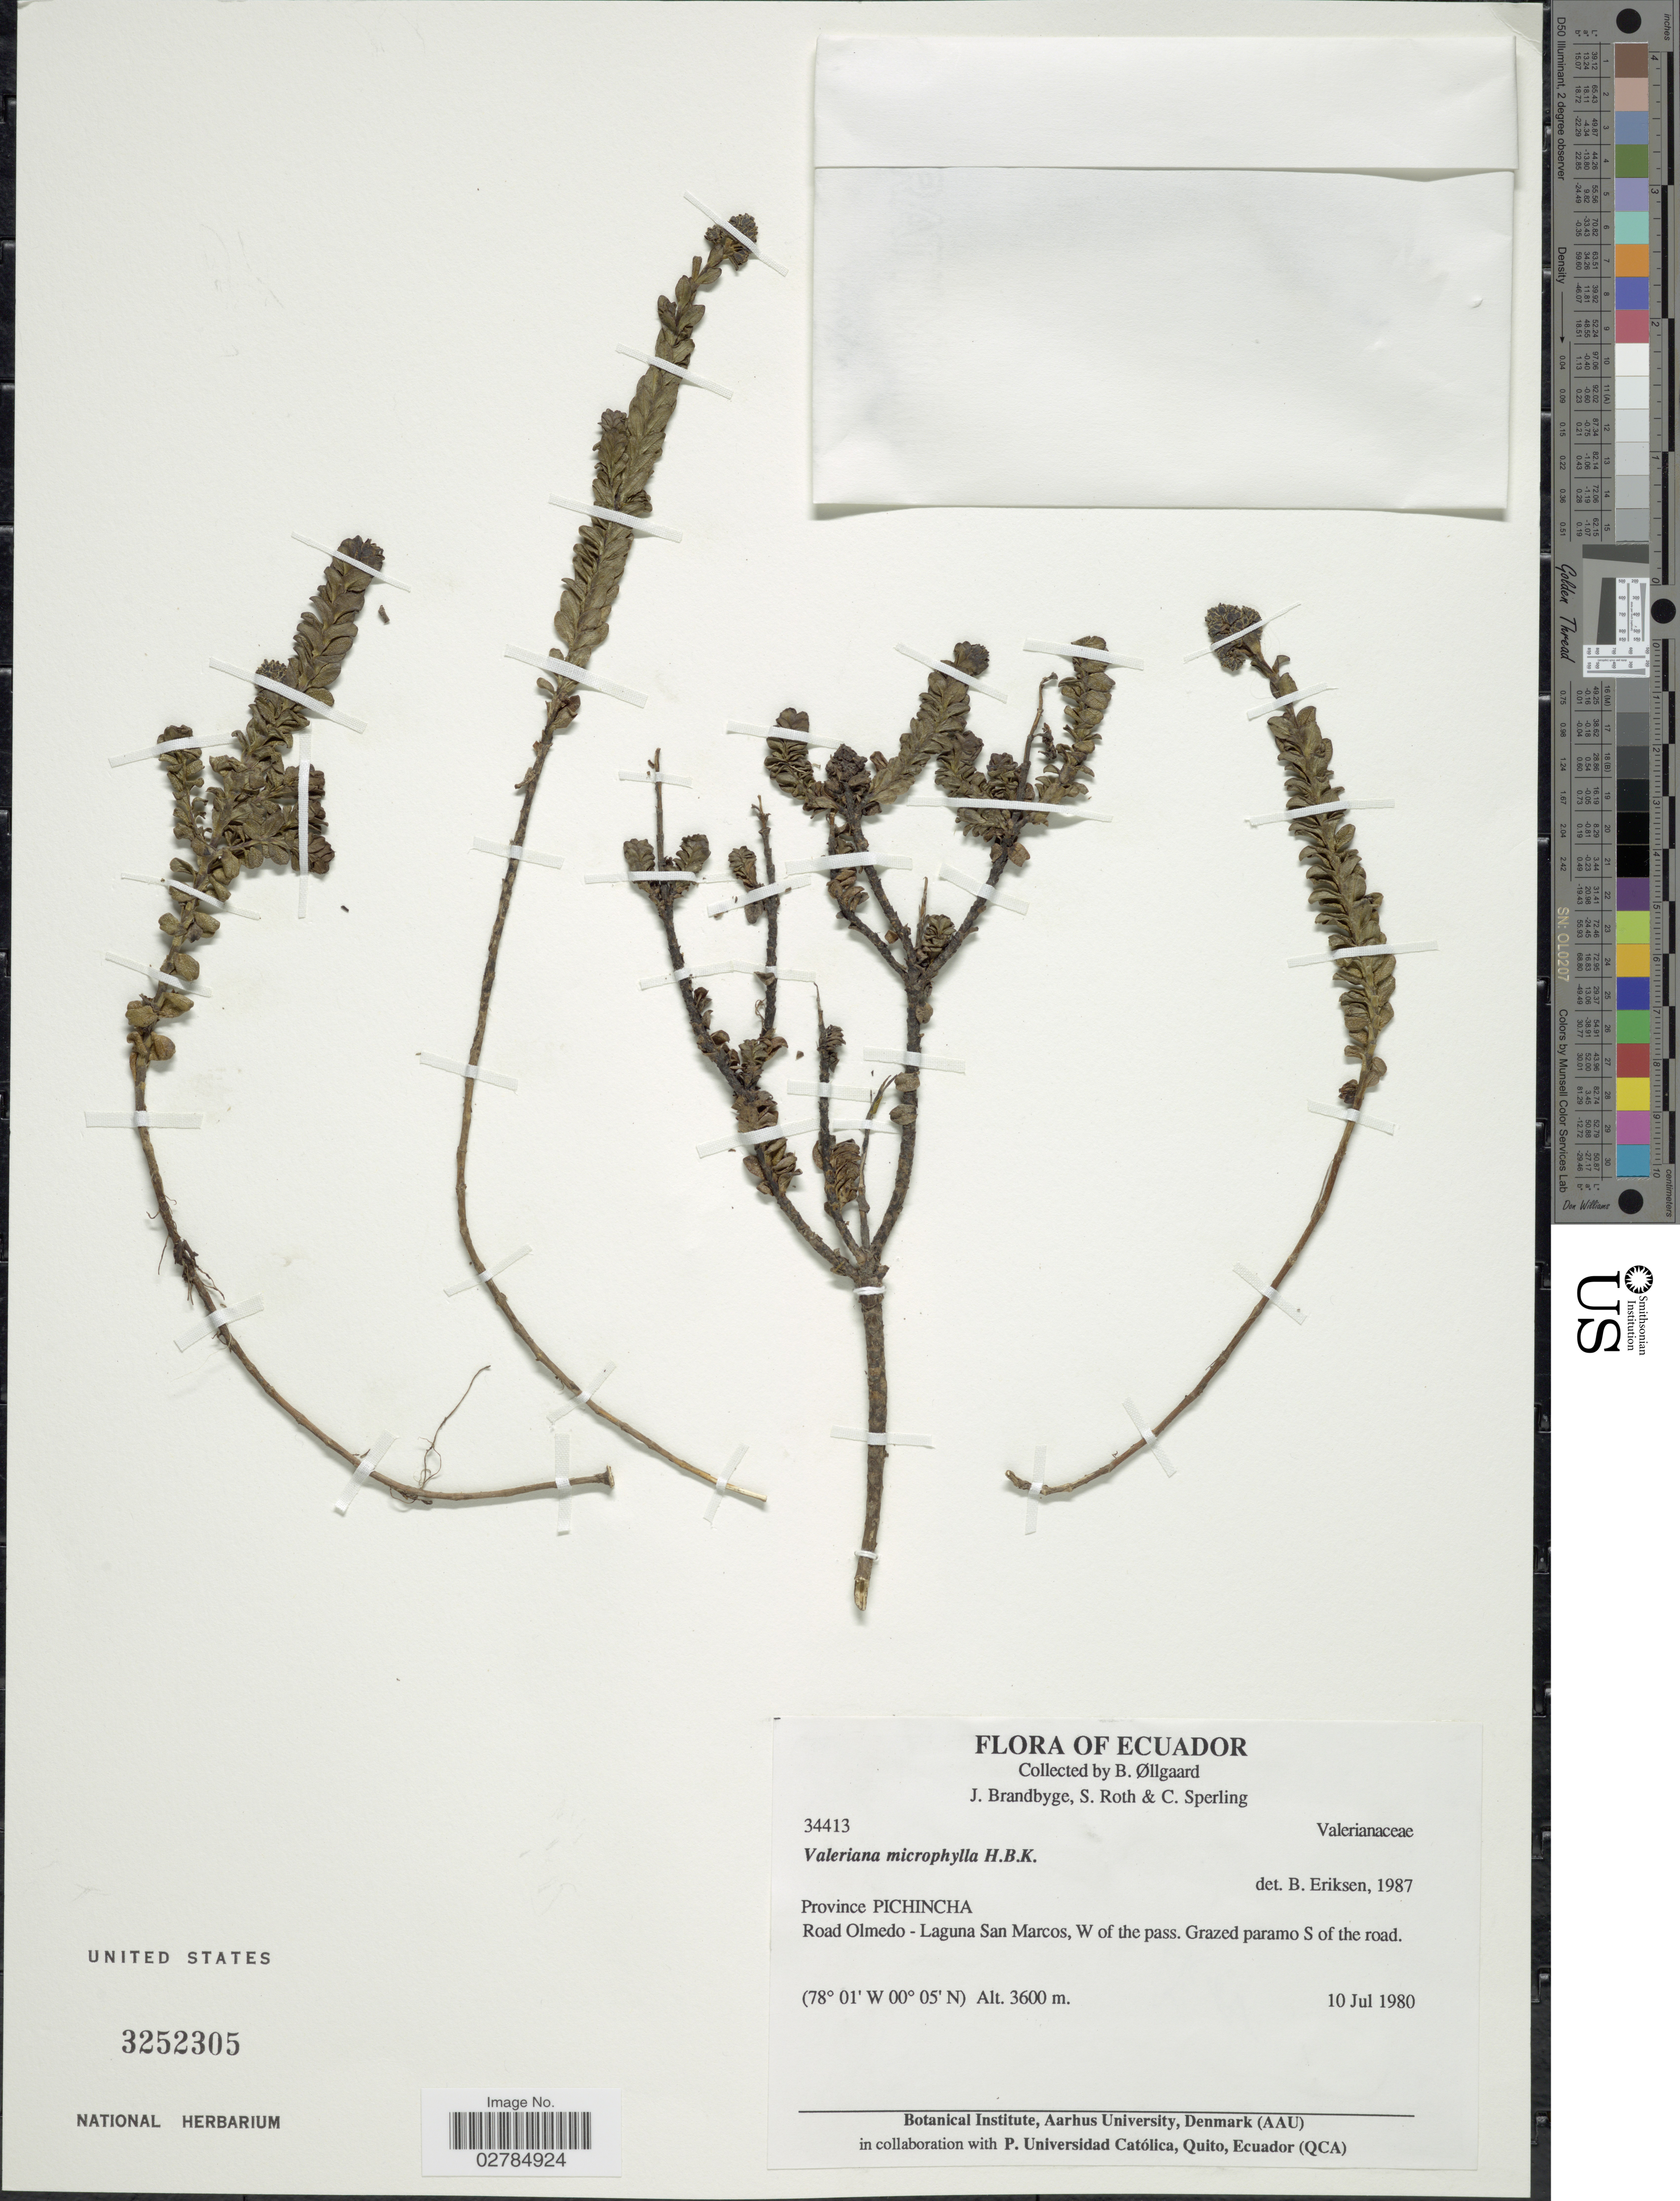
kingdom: Plantae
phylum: Tracheophyta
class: Magnoliopsida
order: Dipsacales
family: Caprifoliaceae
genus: Valeriana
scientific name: Valeriana microphylla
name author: Kunth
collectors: B. Øllgaard, J. Brandbyge, S. Roth & C. Sperling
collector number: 34413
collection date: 1980-07-10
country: Ecuador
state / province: Pichincha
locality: Road Olmedo - Laguna San Marcos, W of the pass. Grazed paramo S of the road.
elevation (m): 3600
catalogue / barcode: US 3252305